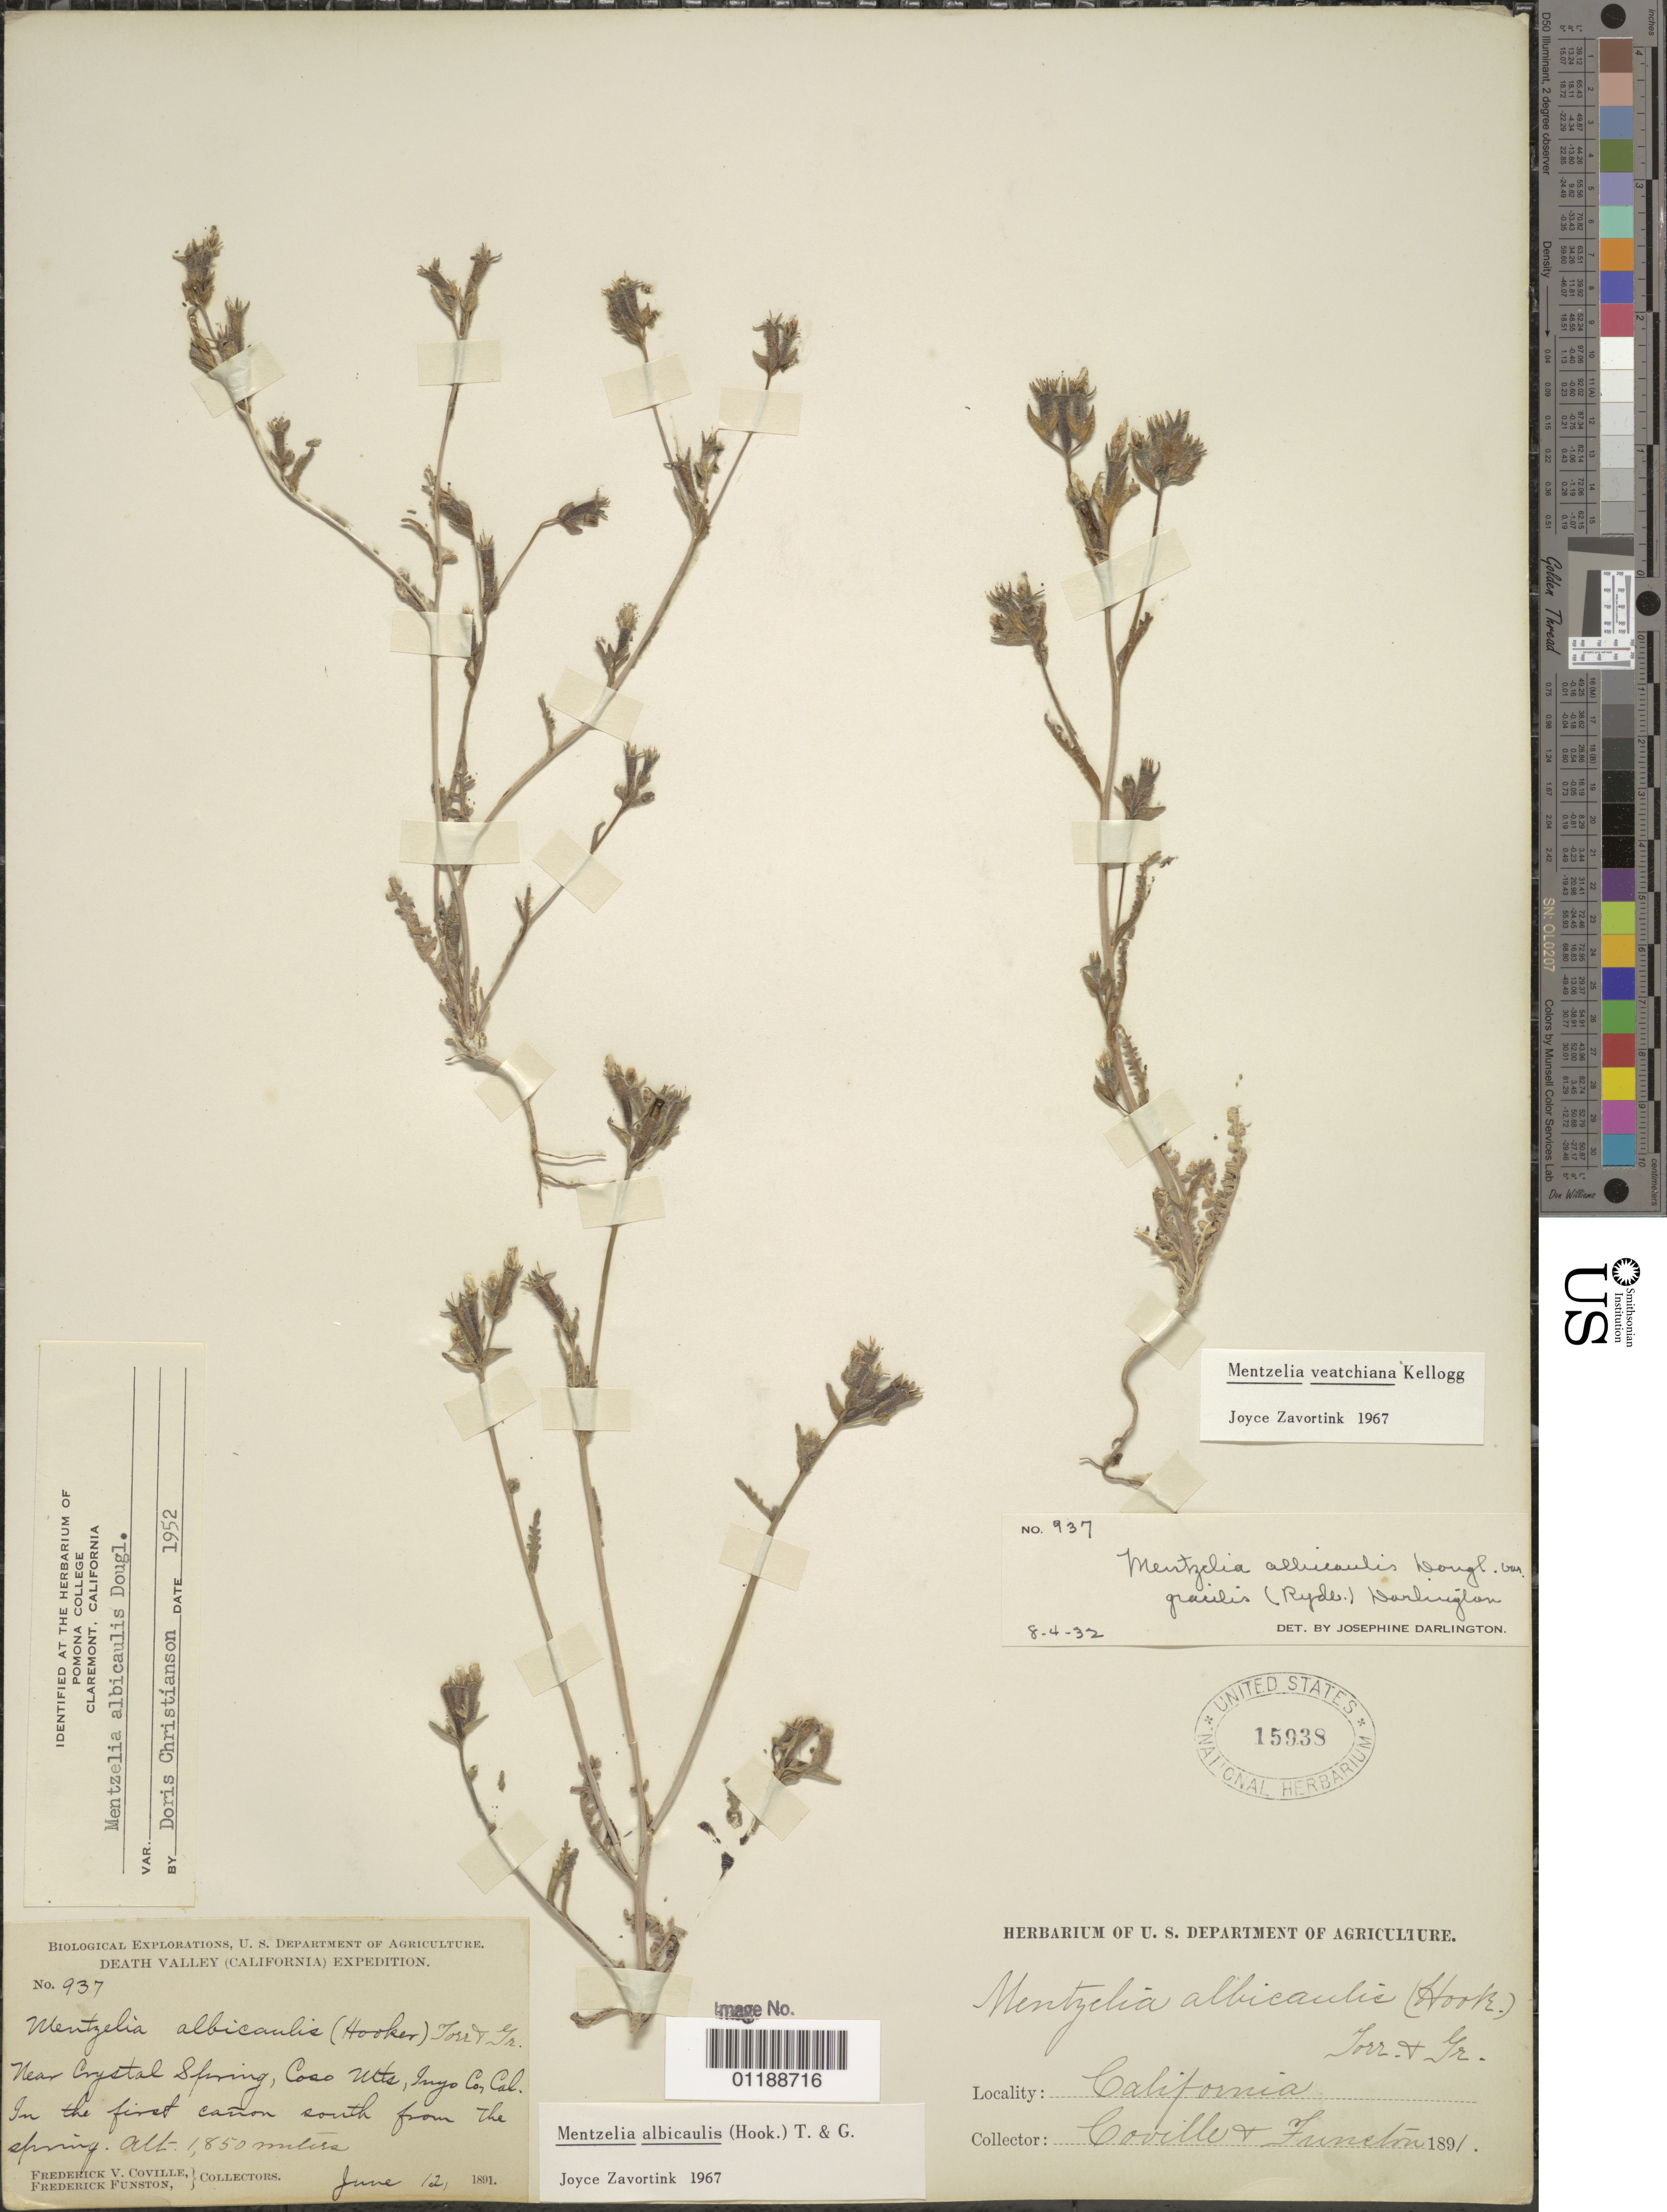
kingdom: Plantae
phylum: Tracheophyta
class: Magnoliopsida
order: Cornales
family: Loasaceae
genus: Mentzelia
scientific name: Mentzelia albicaulis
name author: (Douglas ex Hook.) Douglas ex Torr. & A. Gray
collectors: F. V. Coville & F. Funston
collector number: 937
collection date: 1891-06-12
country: United States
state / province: California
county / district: Inyo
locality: near Crystal Spring, Coso Mts. In the first canyon south from the spring.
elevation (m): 1850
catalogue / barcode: US 15938